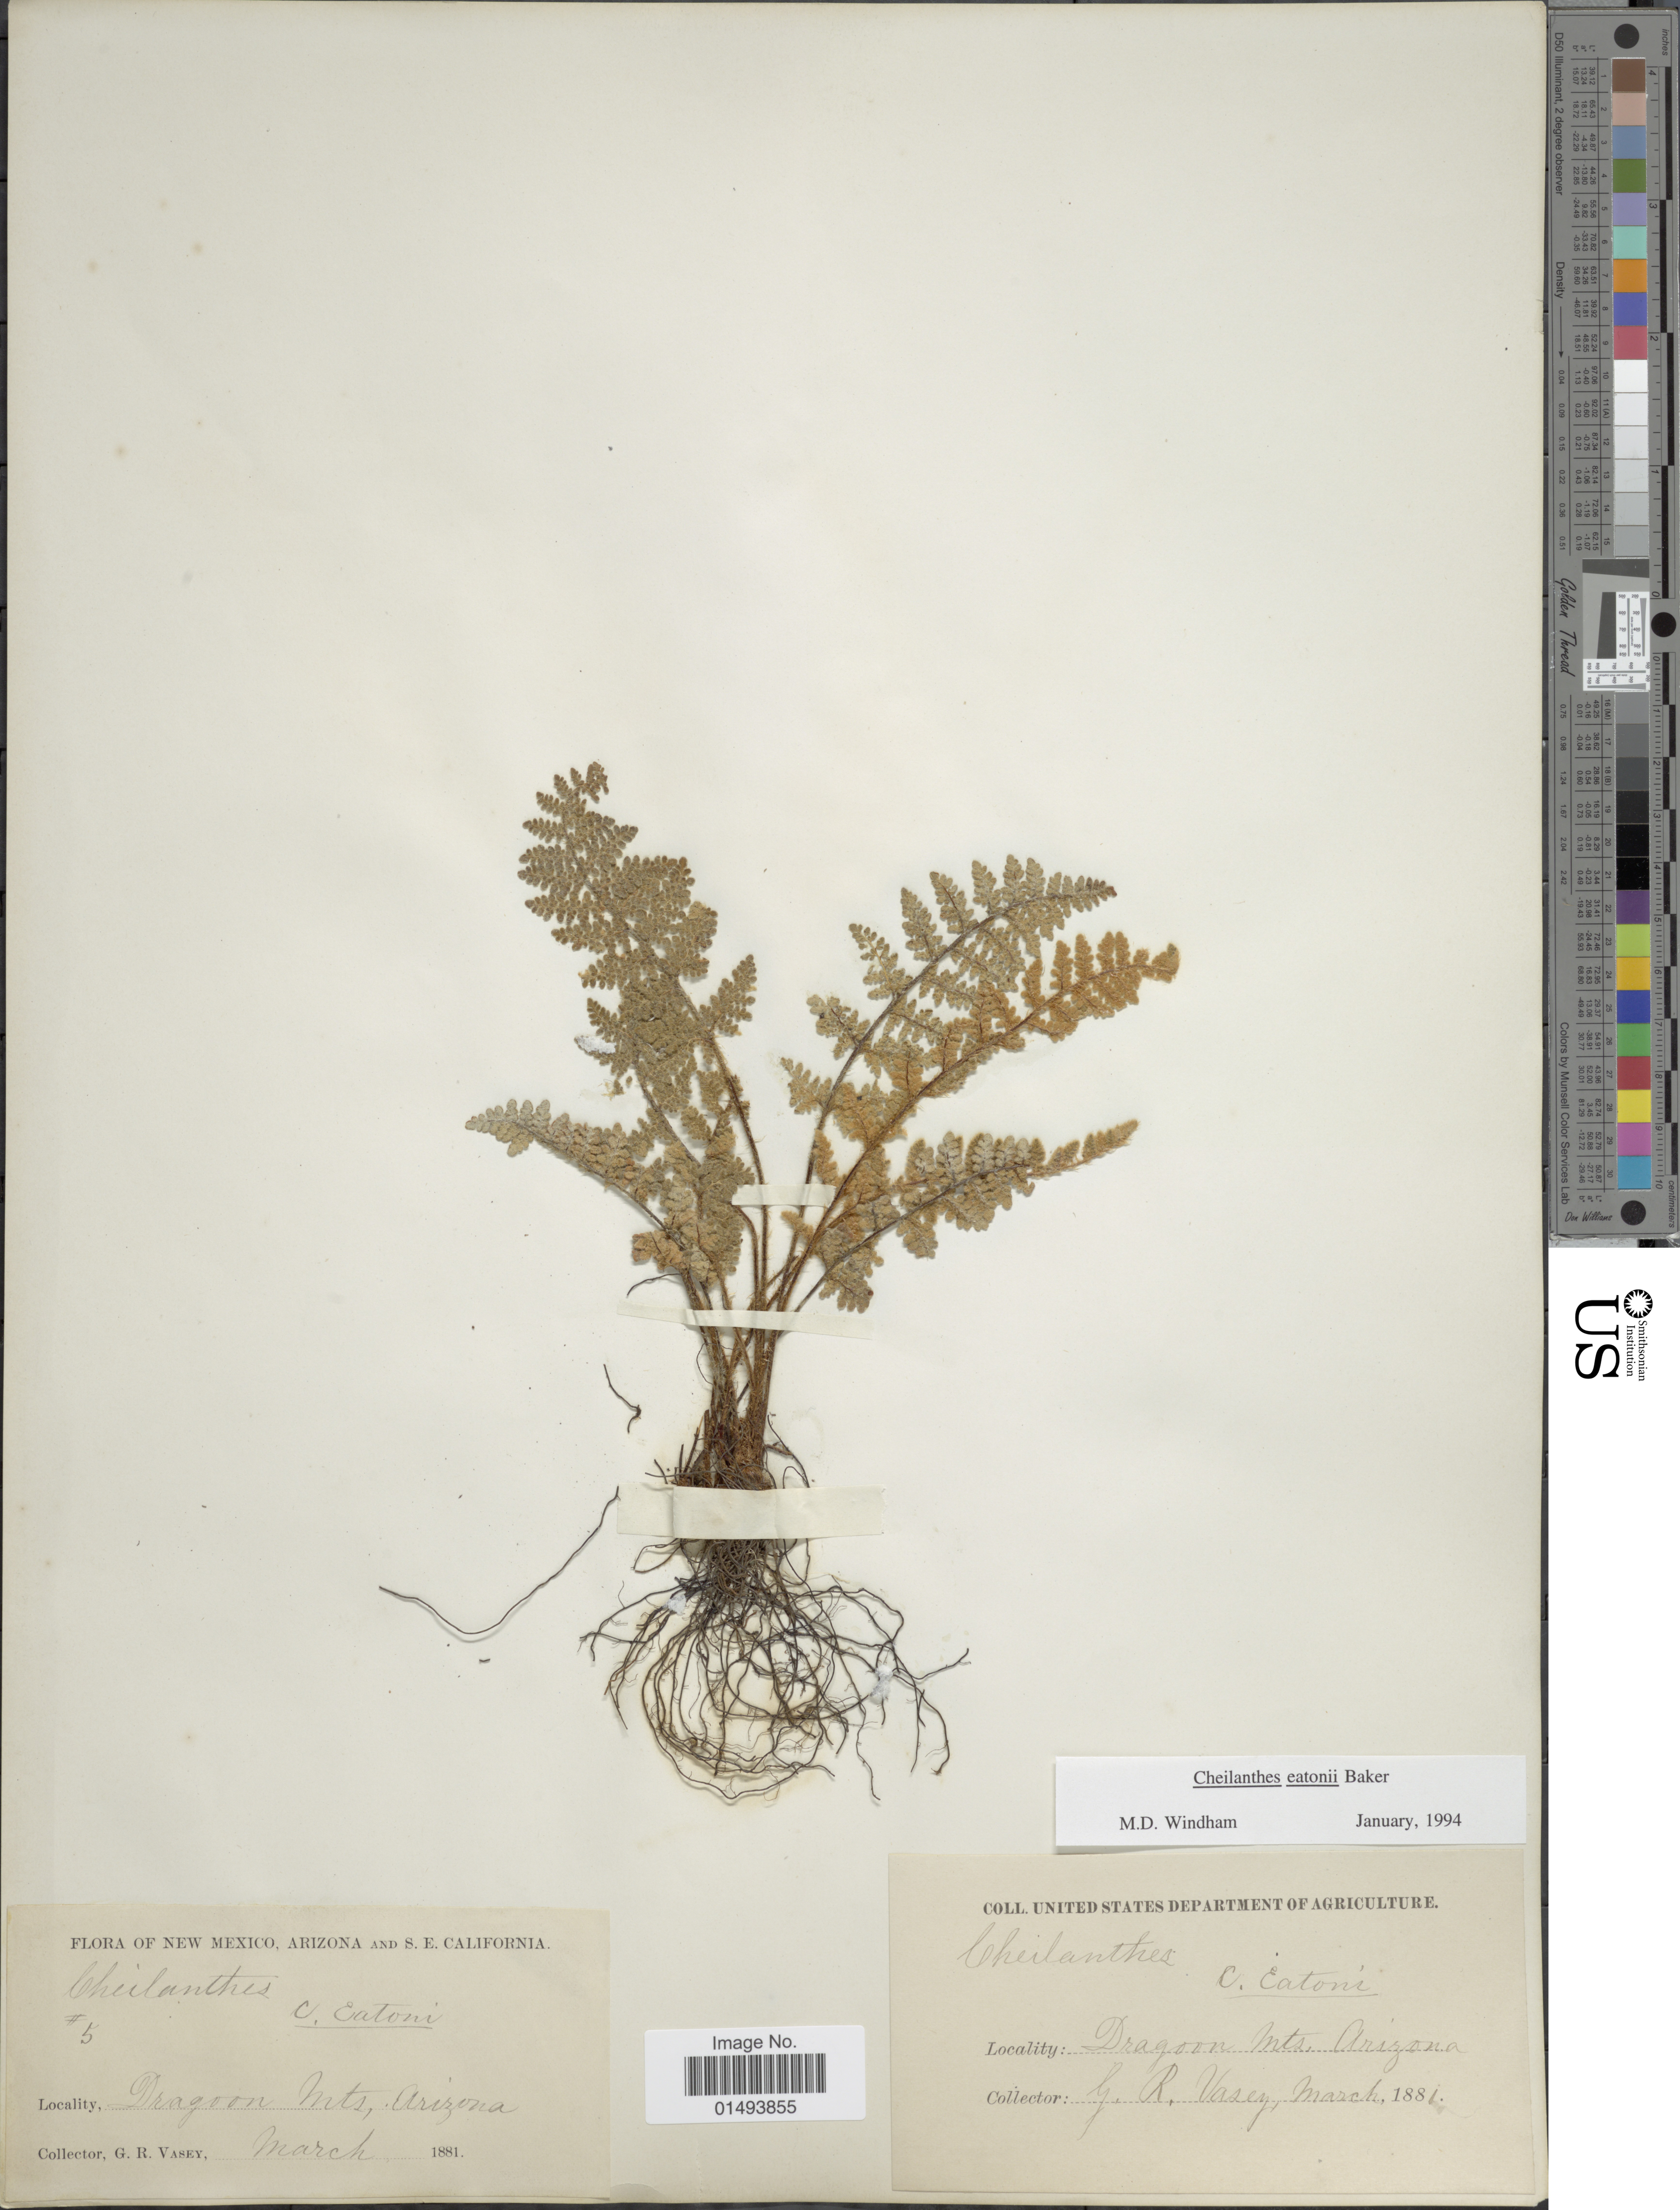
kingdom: Plantae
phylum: Tracheophyta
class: Polypodiopsida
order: Polypodiales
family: Pteridaceae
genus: Myriopteris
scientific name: Myriopteris rufa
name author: Fée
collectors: G. R. Vasey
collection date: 1881-03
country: United States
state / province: Arizona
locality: Flora of New Mexico, Arizona and S.E. California, Dragoon Mts.